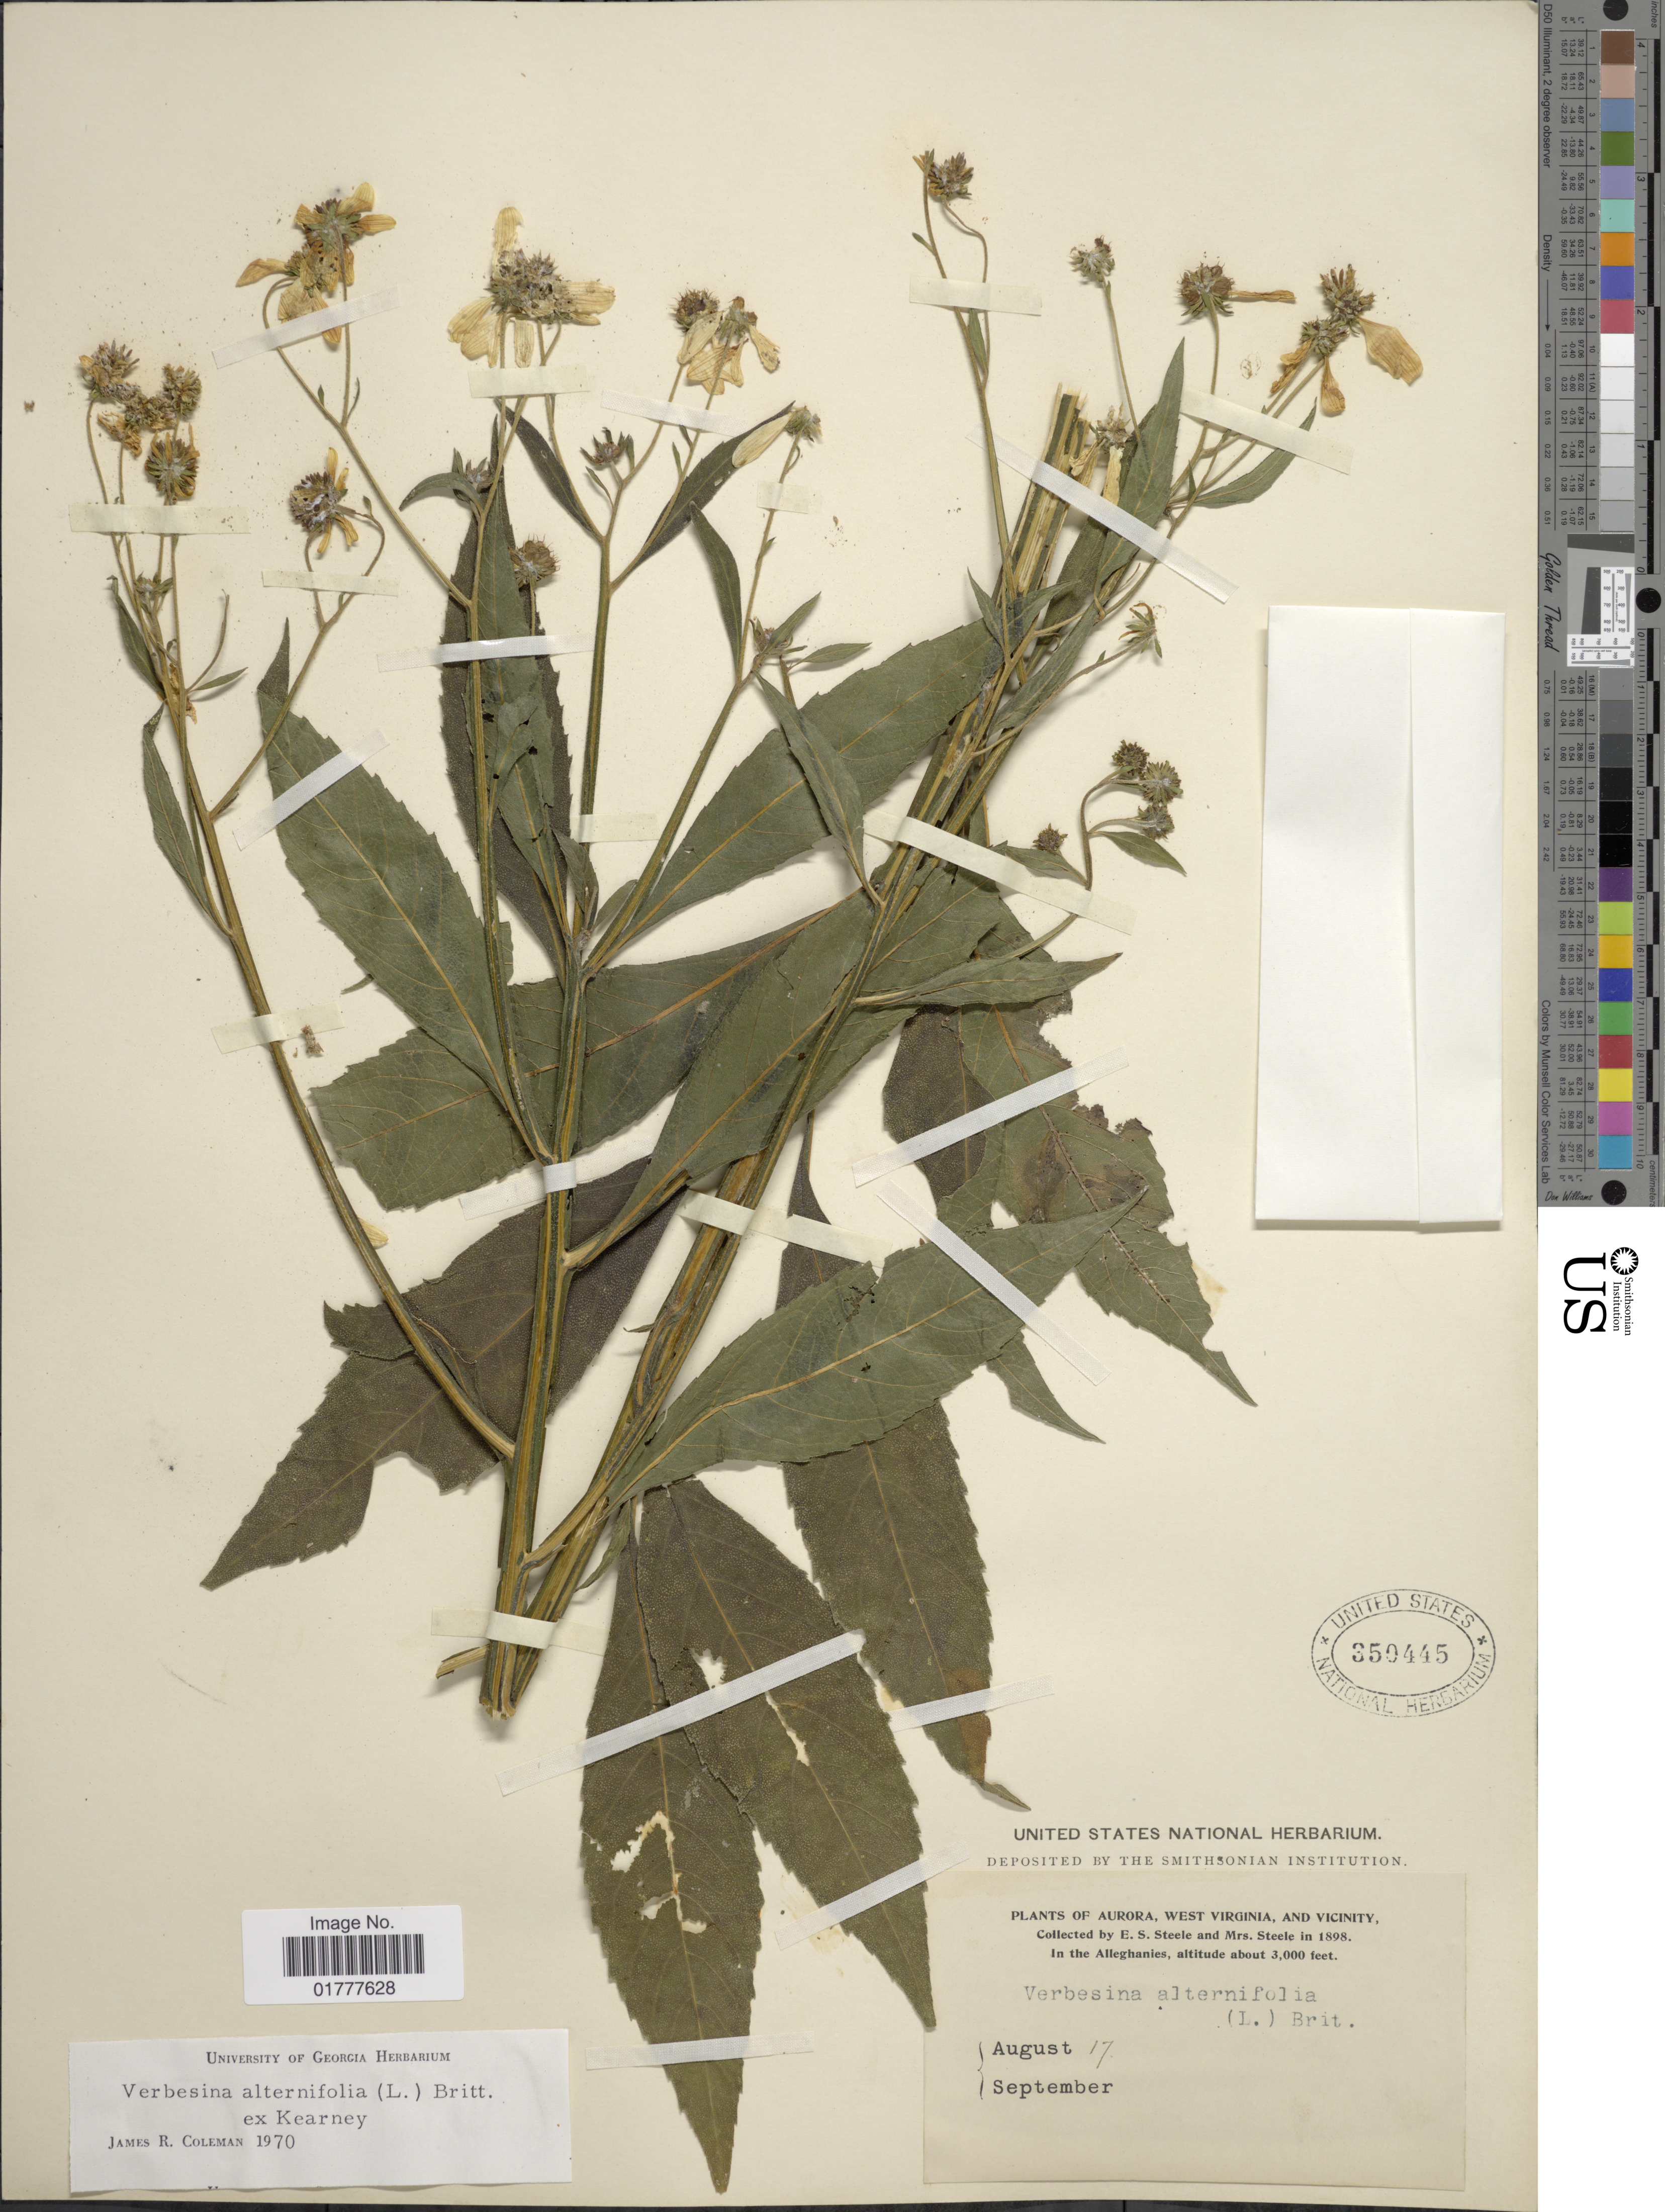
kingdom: Plantae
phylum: Tracheophyta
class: Magnoliopsida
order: Asterales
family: Asteraceae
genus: Actinomeris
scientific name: Actinomeris alternifolia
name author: (L.) DC.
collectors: E. Steele & Mrs. E. S. Steele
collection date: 1898-08-17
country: United States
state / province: West Virginia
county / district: Preston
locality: Aurora, West Virginia, and Vicinity. In the Alleghenies.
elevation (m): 914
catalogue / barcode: US 350445